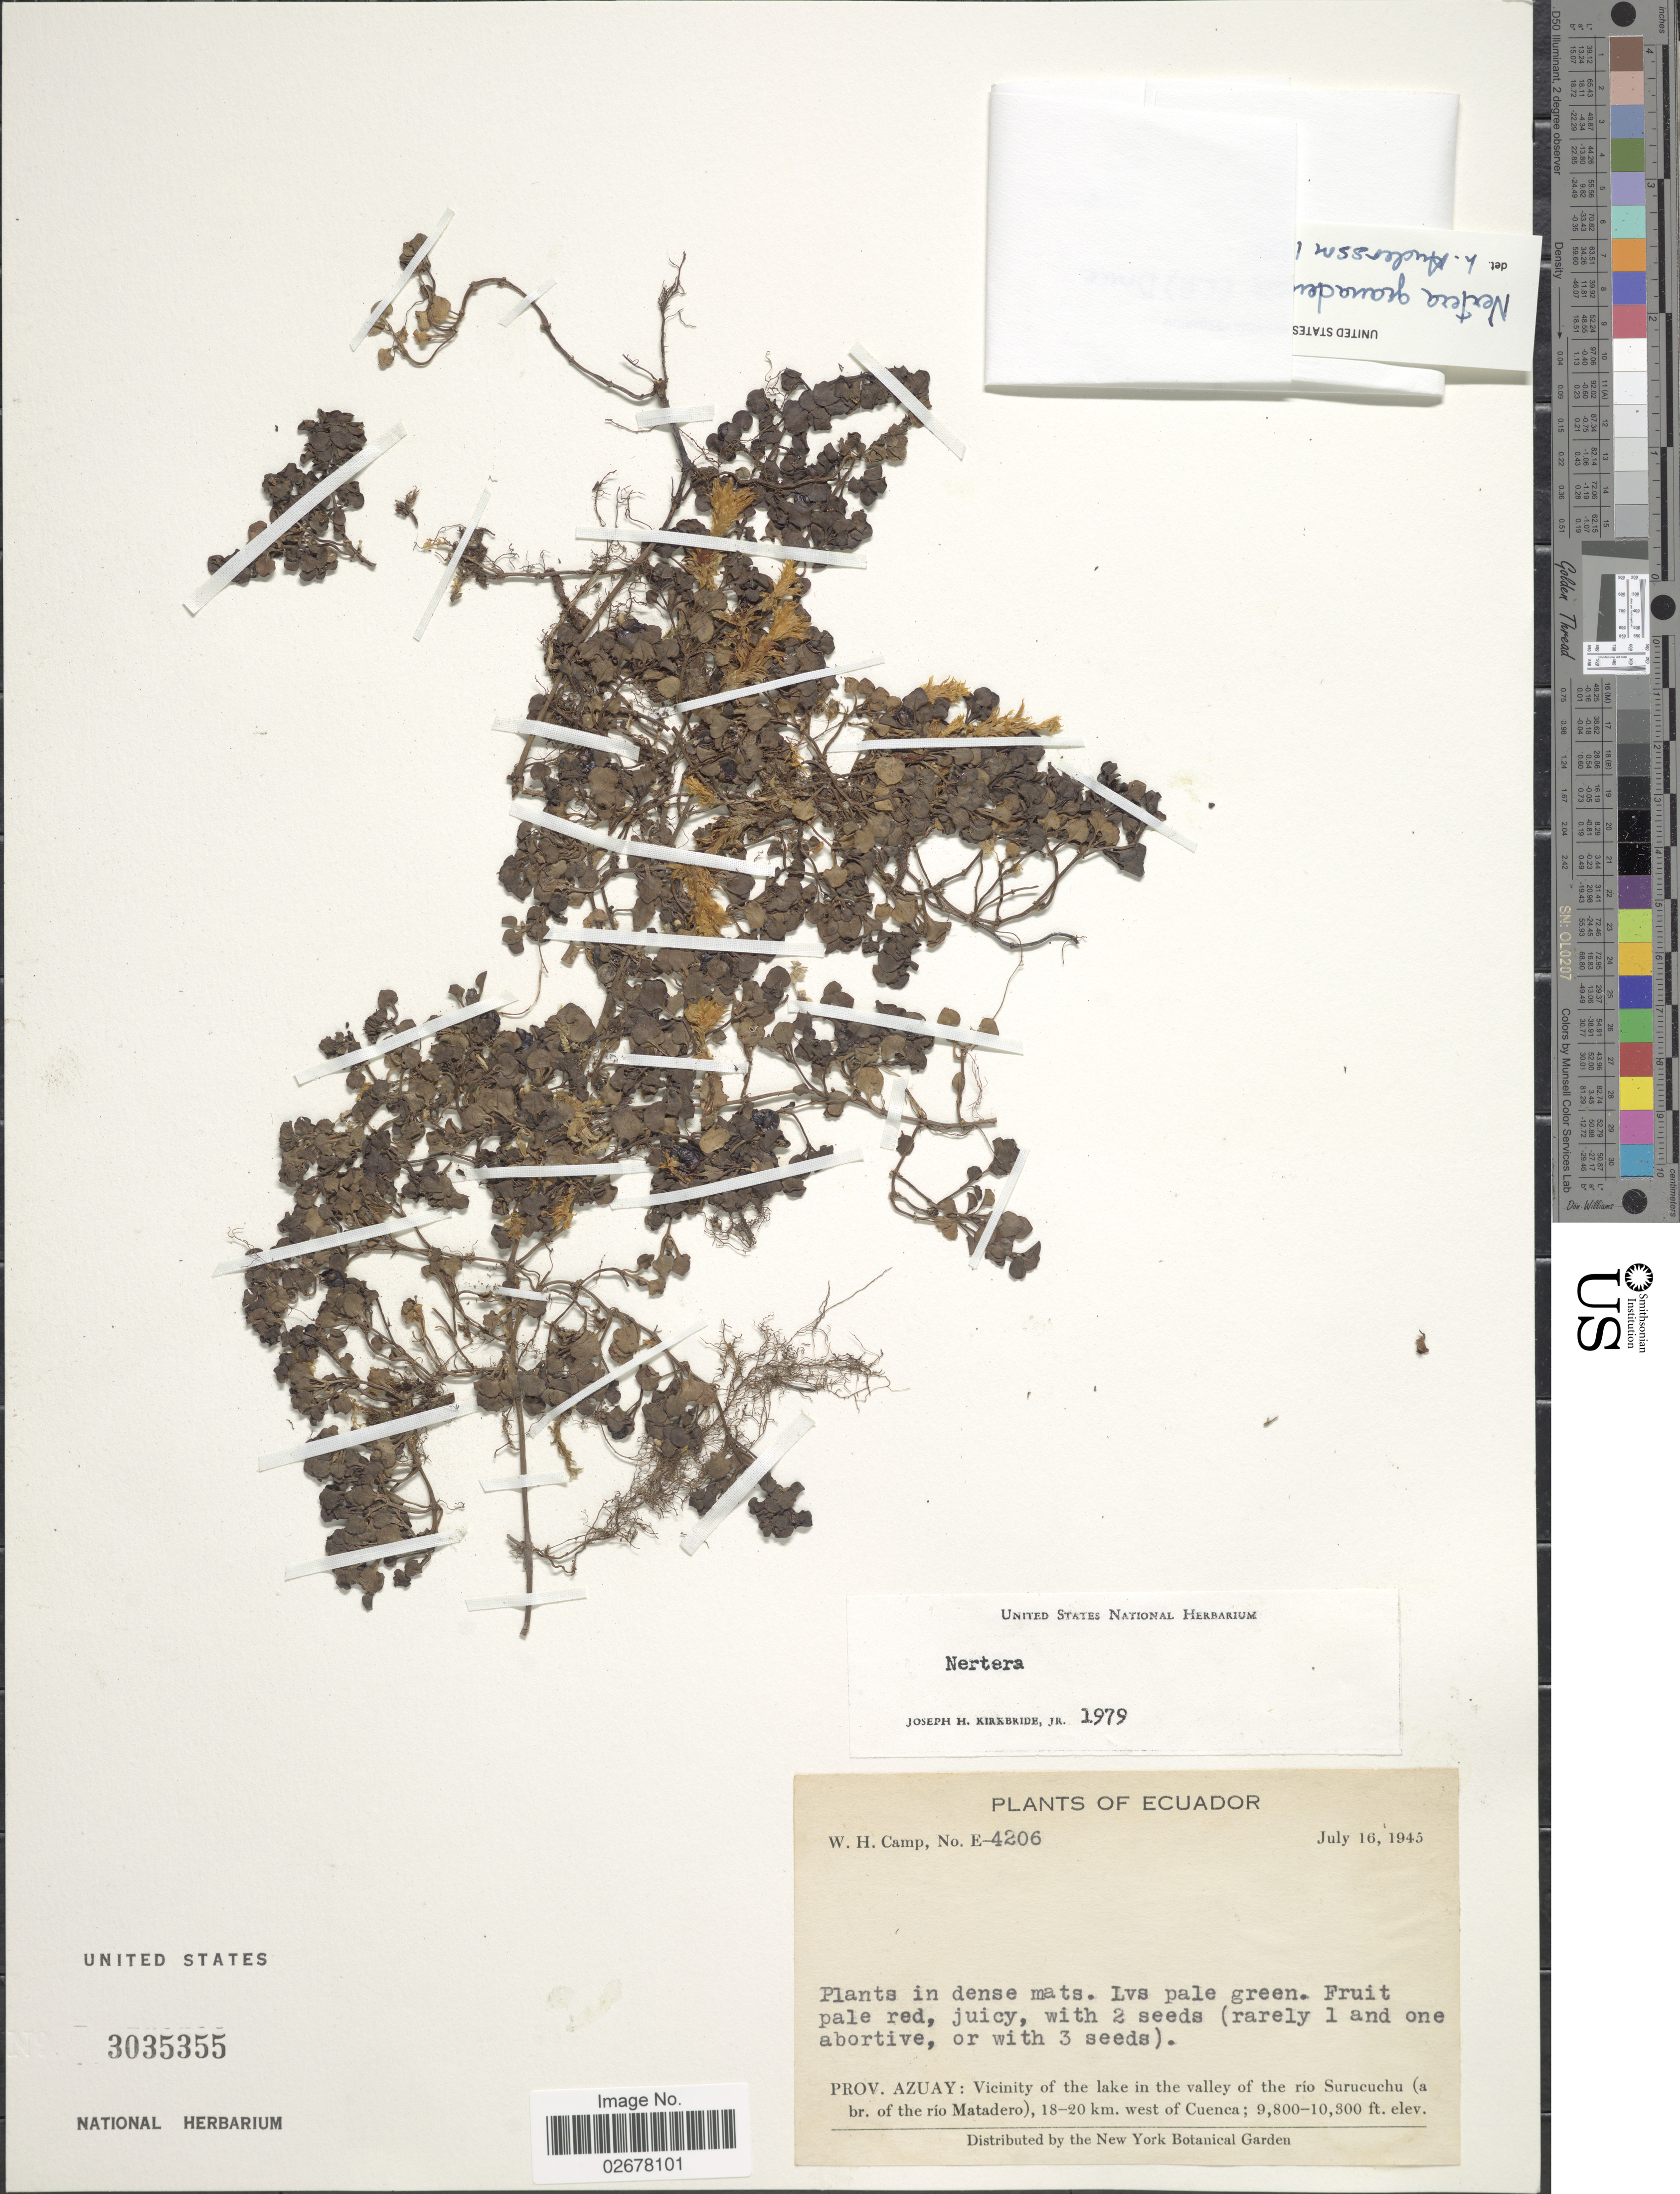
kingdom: Plantae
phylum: Tracheophyta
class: Magnoliopsida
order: Gentianales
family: Rubiaceae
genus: Nertera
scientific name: Nertera depressa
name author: Banks & Sol. ex Gaertn.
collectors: W. H. Camp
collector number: E-4206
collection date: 1945-07-16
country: Ecuador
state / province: Azuay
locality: Vicinity of the lake in the valley of the río Surucuchu (a br. of the río Matadero), 18-20 km west of Cuenca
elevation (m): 2987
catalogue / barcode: US 3035355